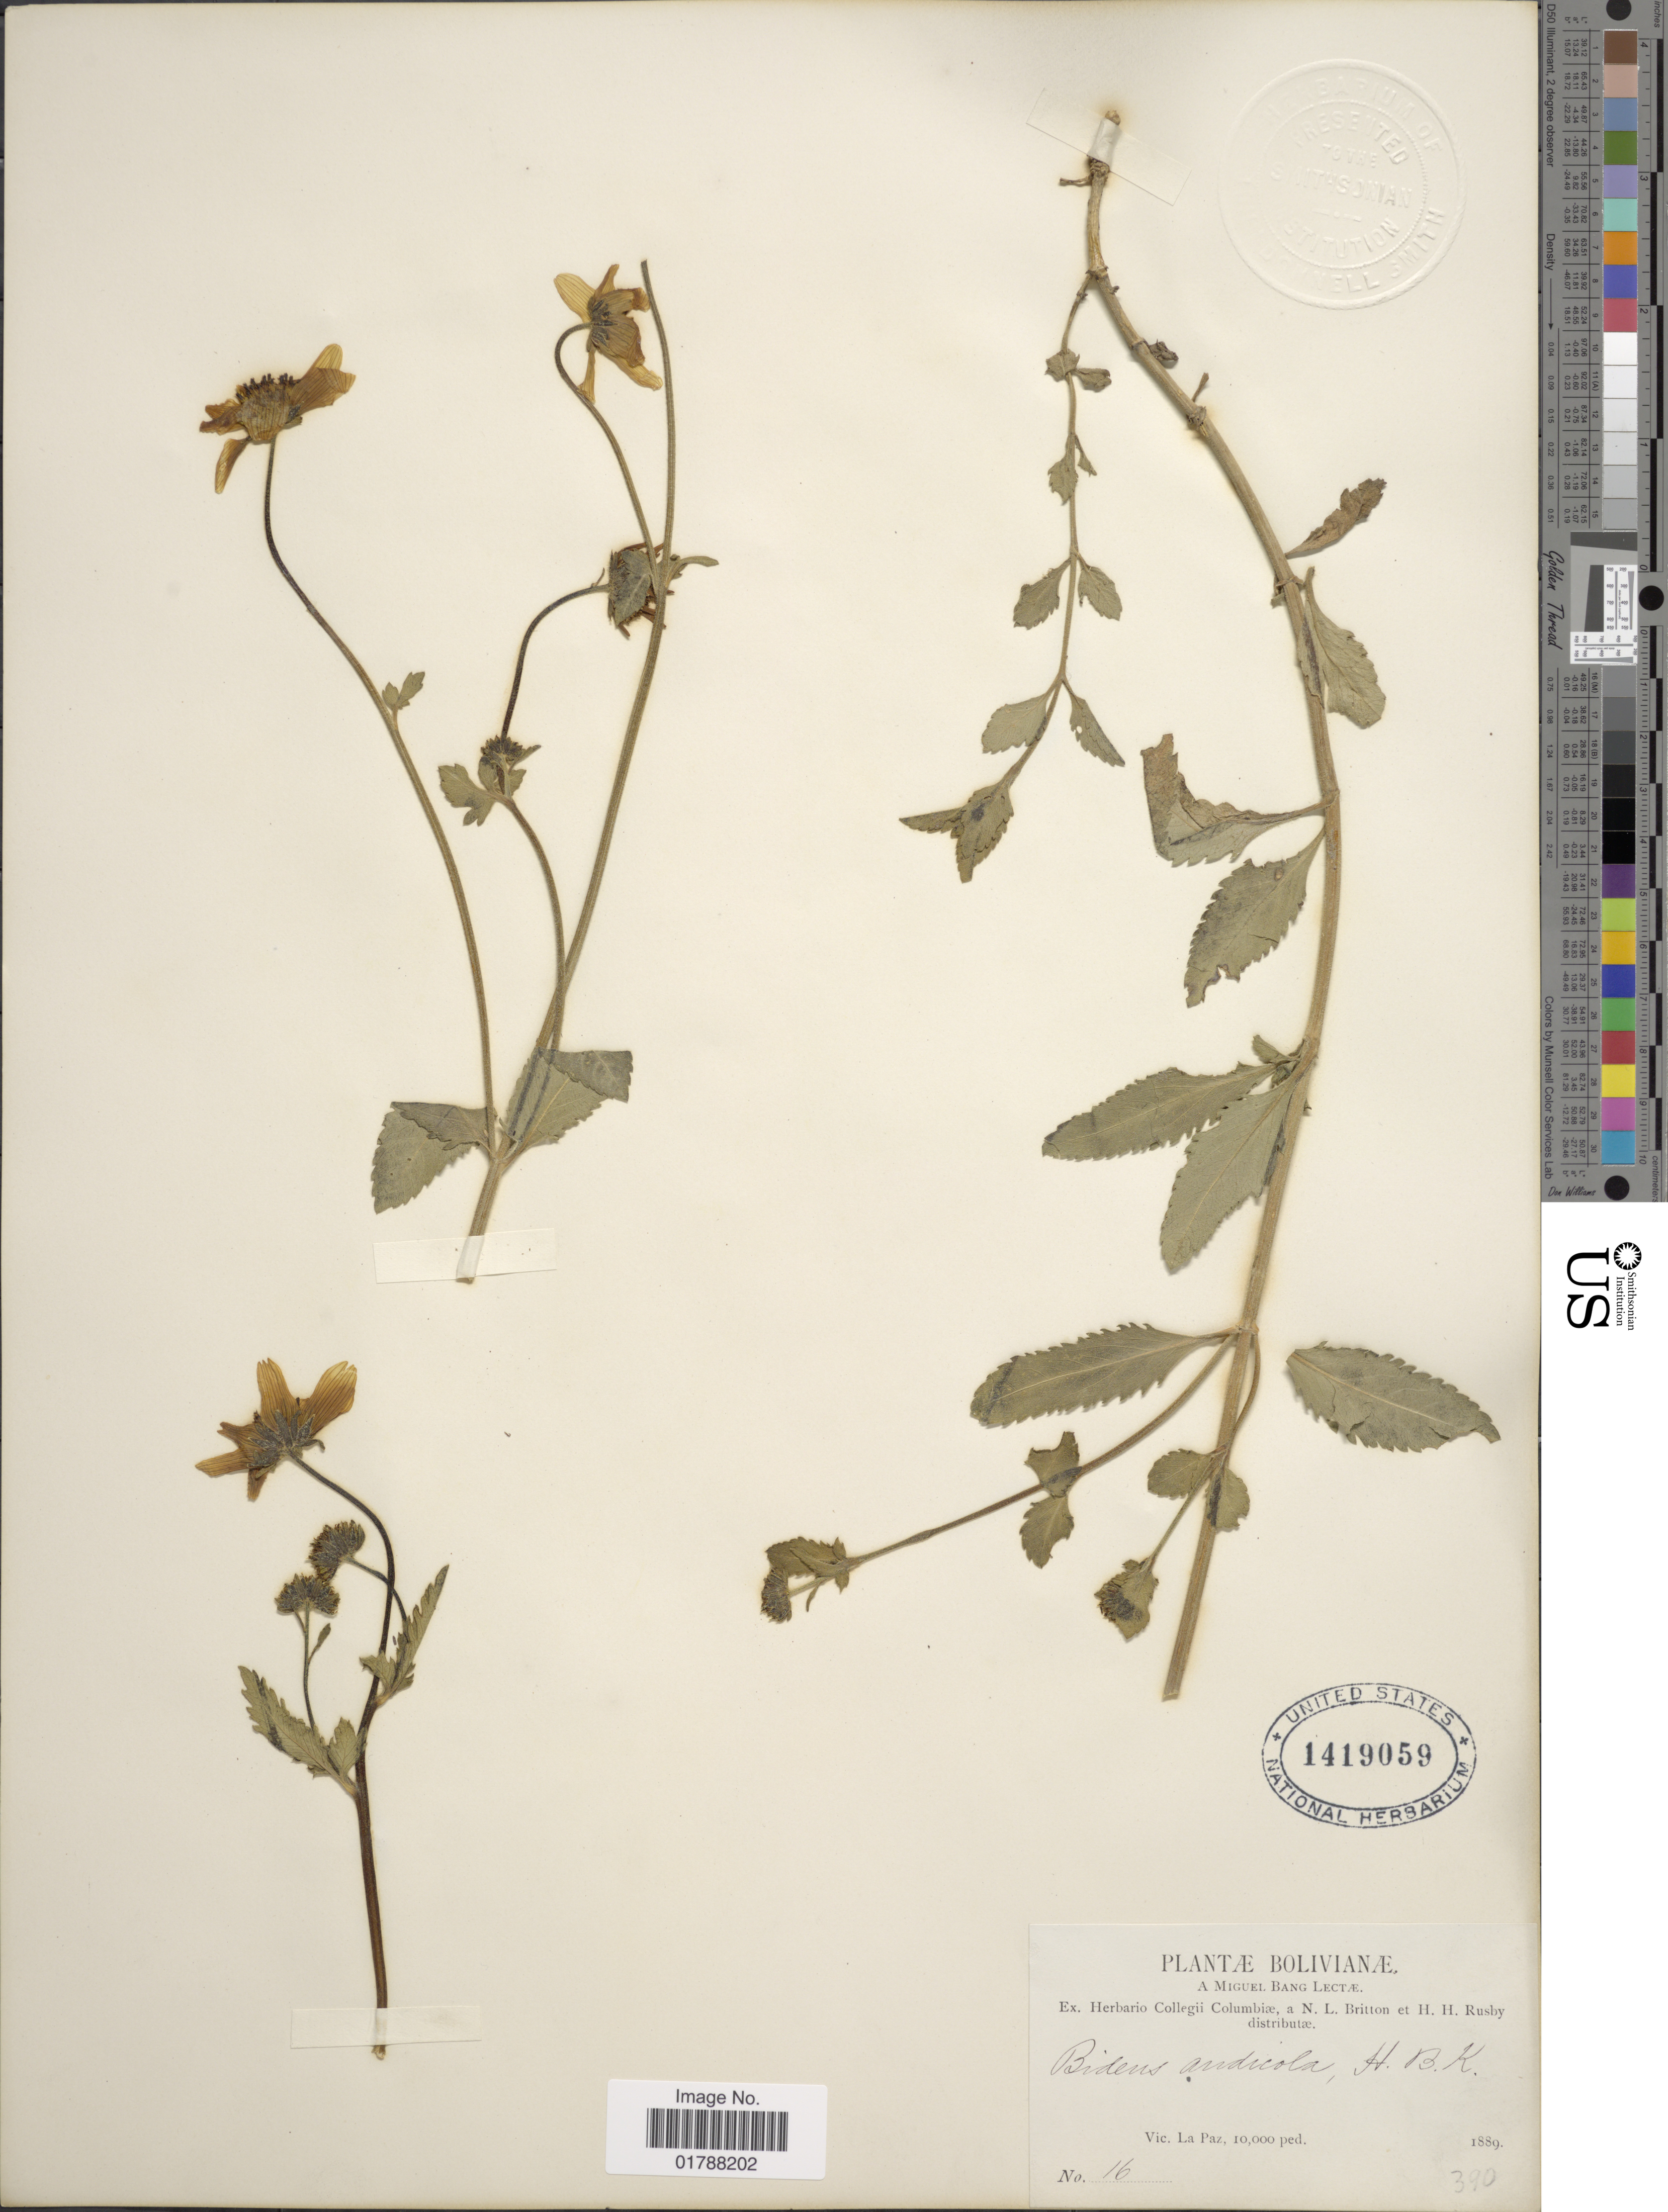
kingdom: Plantae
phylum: Tracheophyta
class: Magnoliopsida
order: Asterales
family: Asteraceae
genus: Bidens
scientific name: Bidens andicola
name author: Kunth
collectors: M. Bang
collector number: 16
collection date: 1889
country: Bolivia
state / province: La Paz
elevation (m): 3048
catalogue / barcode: US 1419059